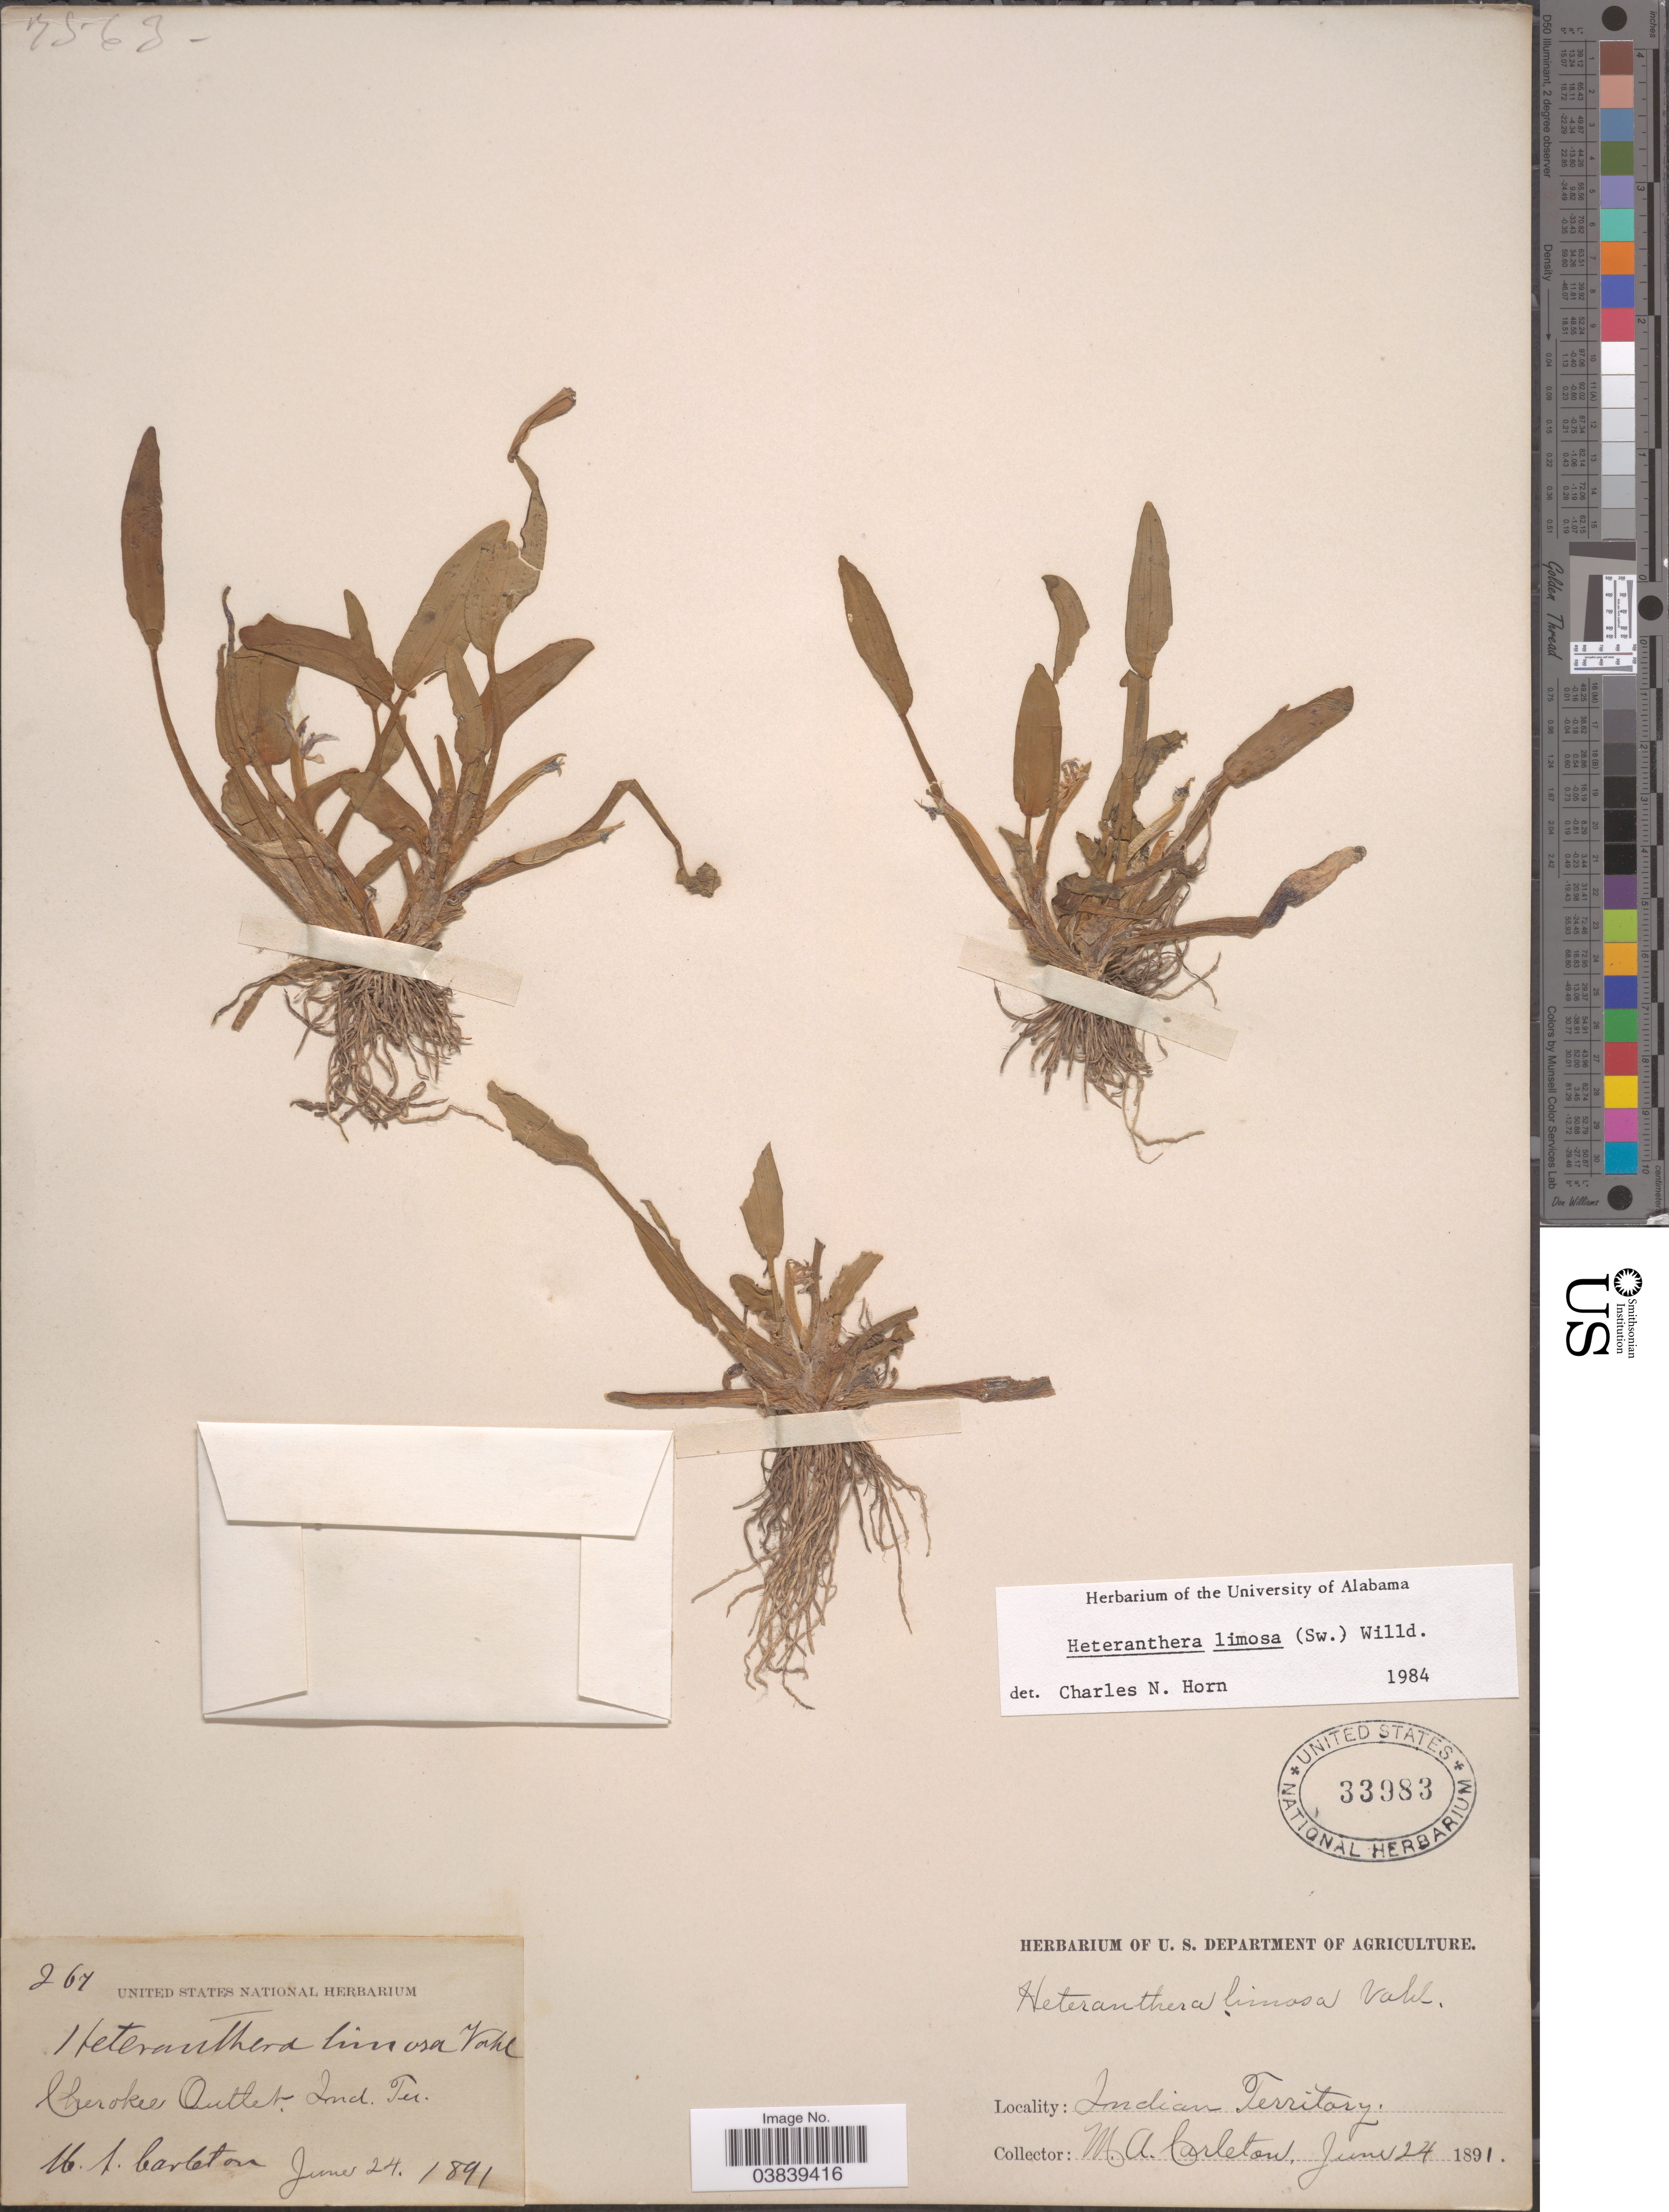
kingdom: Plantae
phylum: Tracheophyta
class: Liliopsida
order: Commelinales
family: Pontederiaceae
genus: Heteranthera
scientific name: Heteranthera limosa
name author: (Sw.) Willd.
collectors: M. A. Carleton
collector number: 267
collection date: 1891-06-24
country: United States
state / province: Oklahoma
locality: Cherokee Outlet. Indian Territory.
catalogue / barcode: US 33983